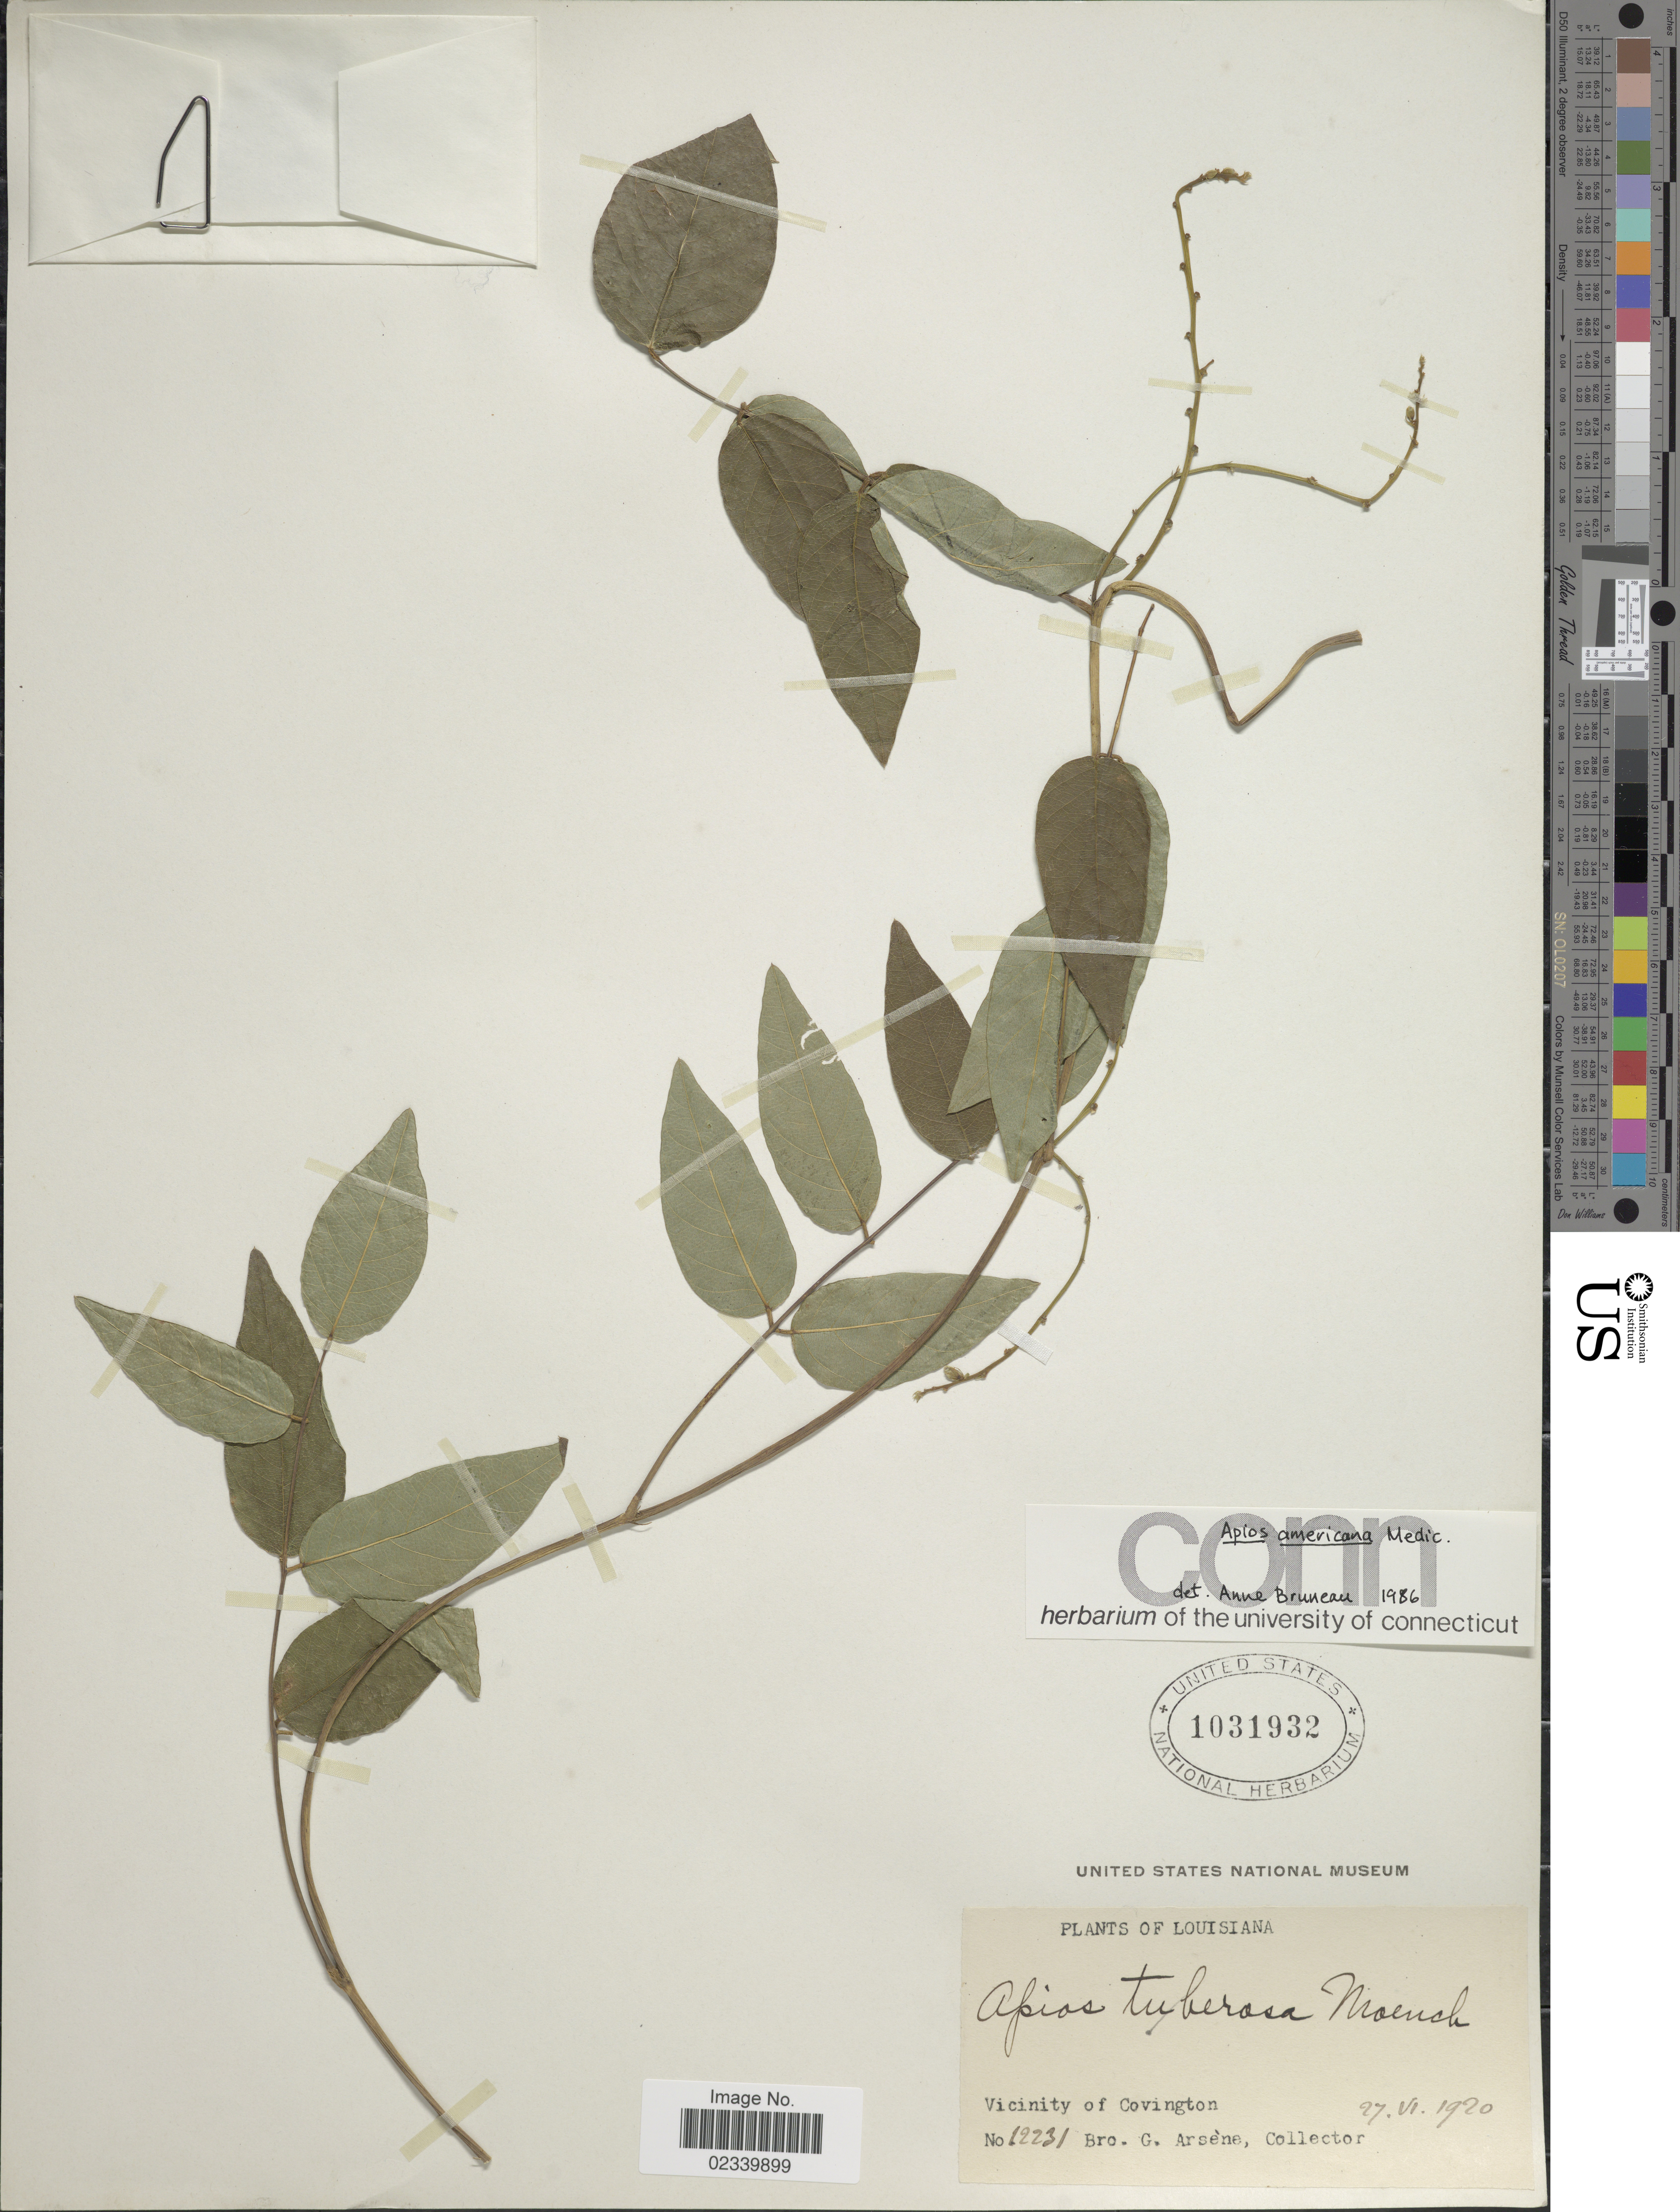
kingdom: Plantae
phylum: Tracheophyta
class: Magnoliopsida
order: Fabales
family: Fabaceae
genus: Apios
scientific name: Apios americana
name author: Medik.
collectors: Bro. G. Arsène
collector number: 12231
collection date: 1920-06-27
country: United States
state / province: Louisiana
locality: Vicinity of Covington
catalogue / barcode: US 1031932